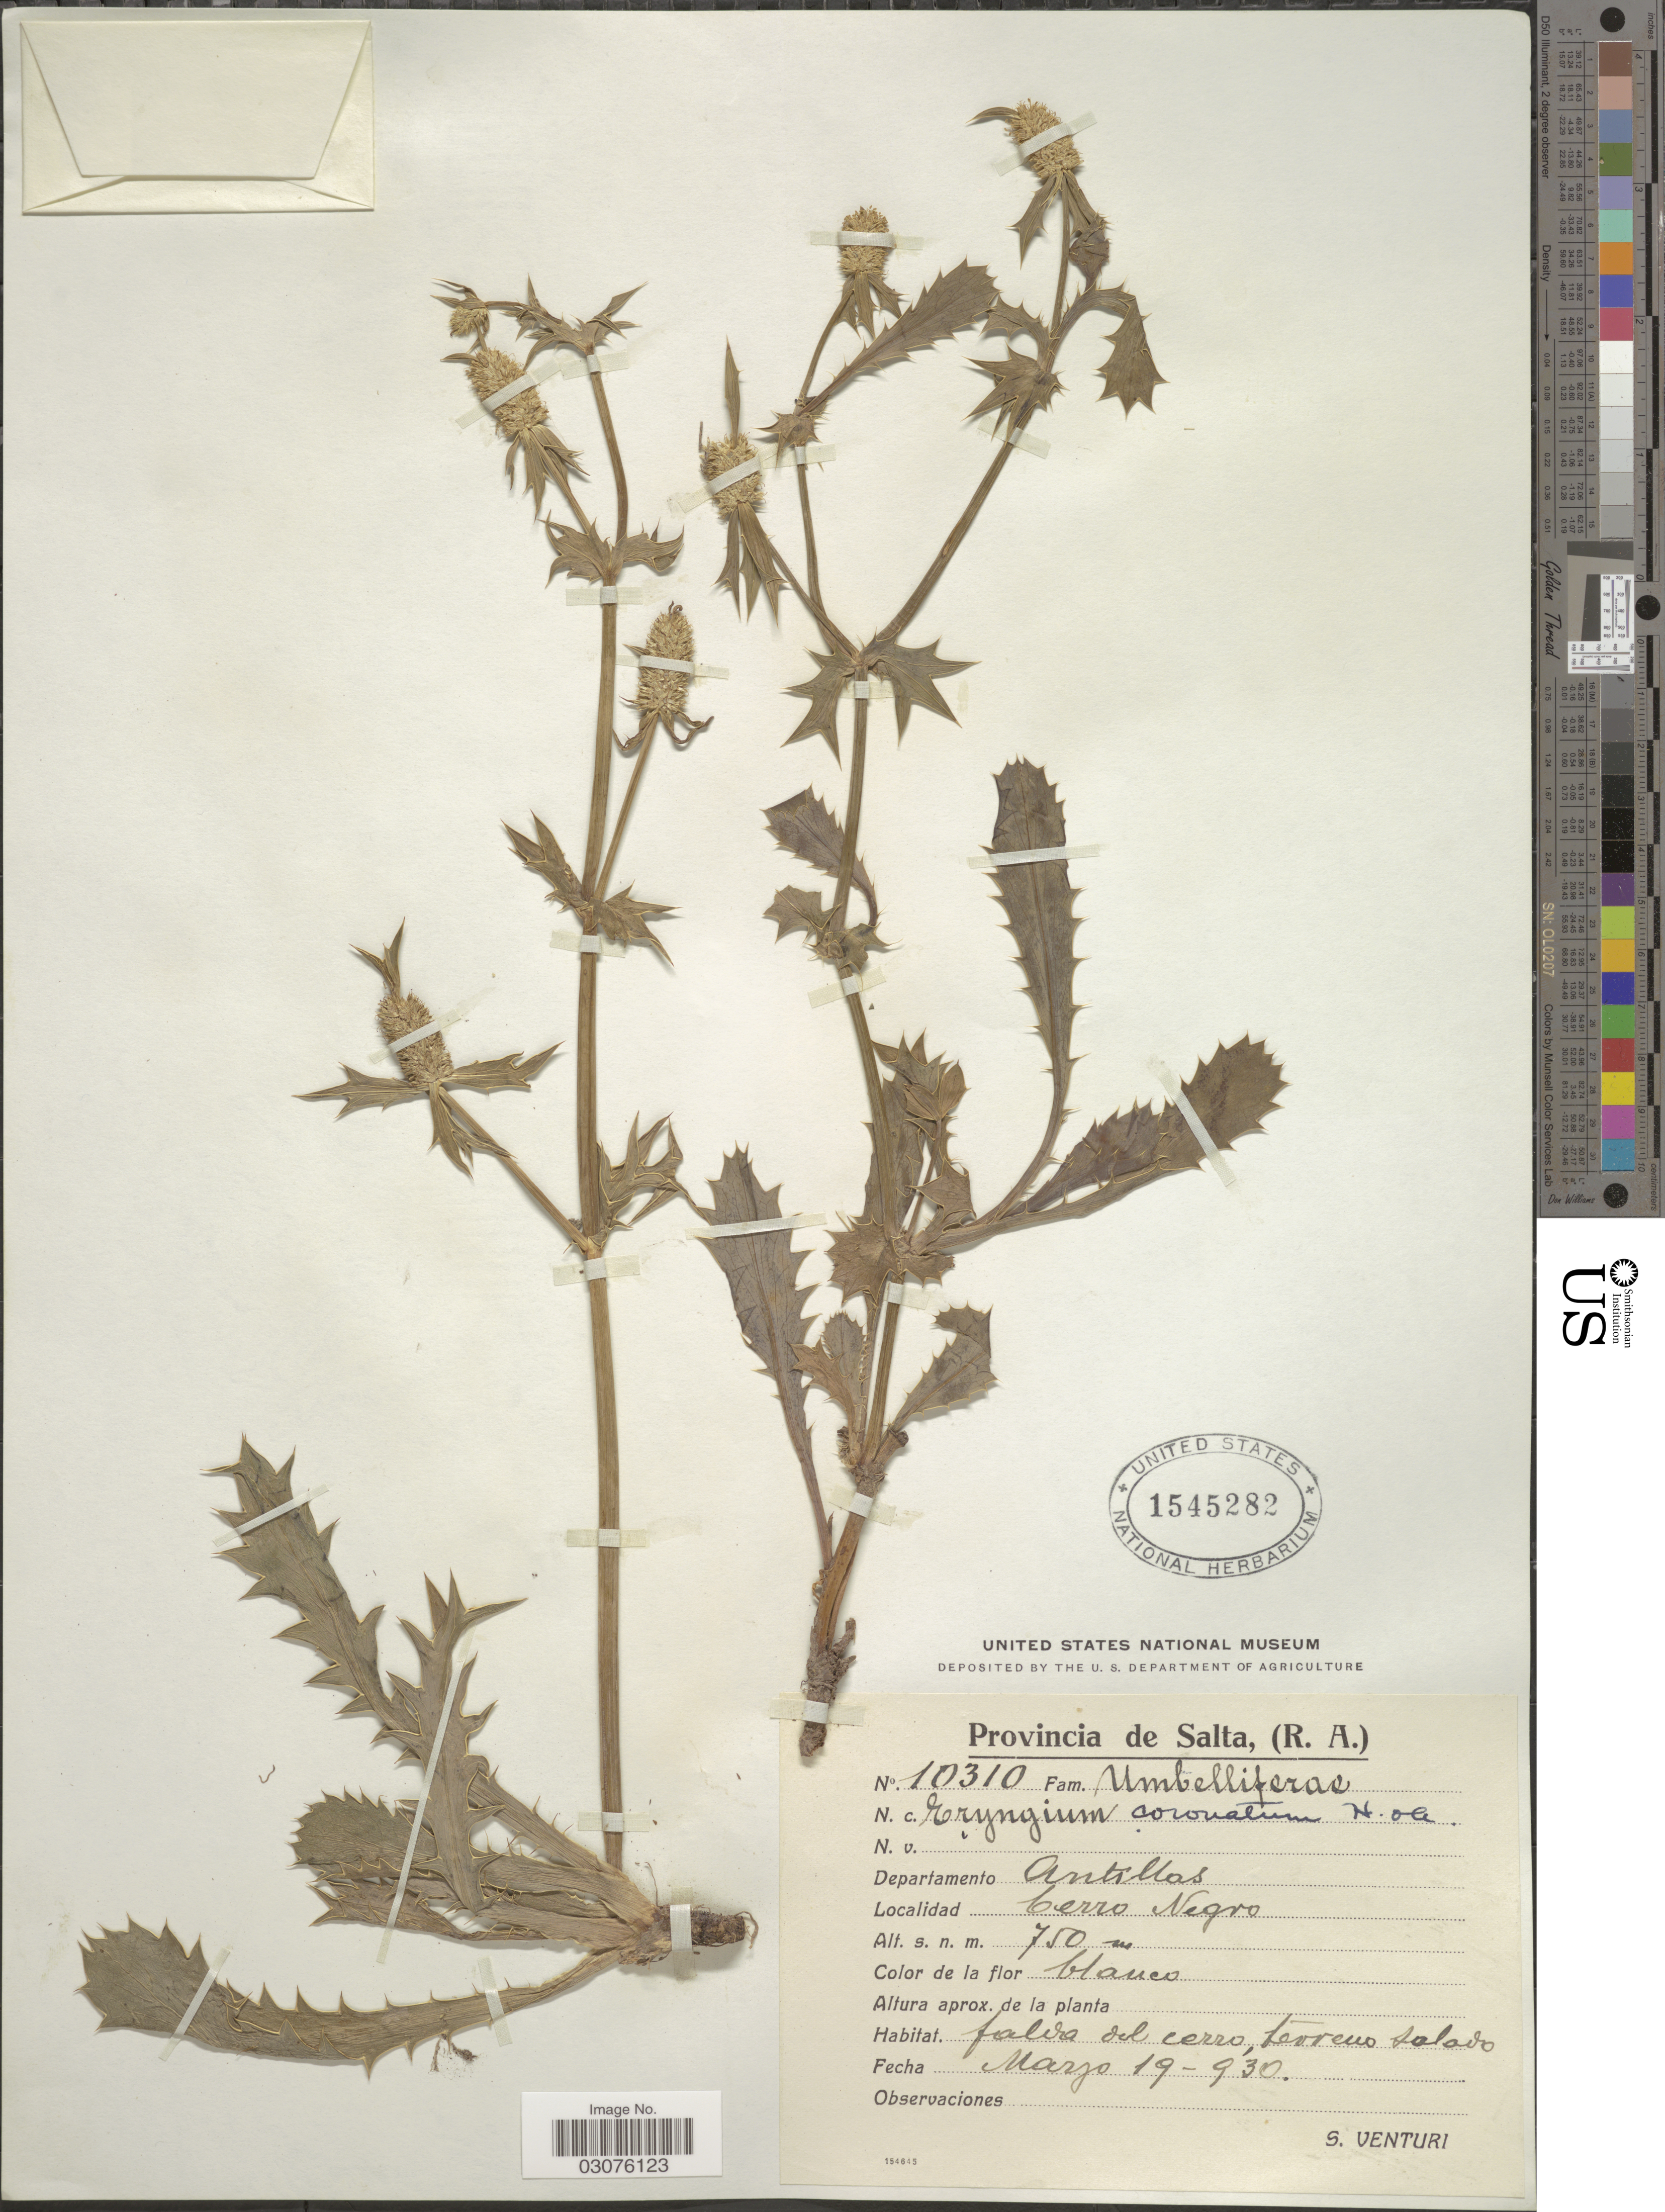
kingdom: Plantae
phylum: Tracheophyta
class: Magnoliopsida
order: Apiales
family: Apiaceae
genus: Eryngium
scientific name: Eryngium coronatum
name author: Hook. & Arn.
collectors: S. Venturi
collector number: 10310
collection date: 1930-03-19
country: Argentina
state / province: Salta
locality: Provincia de Salta, (R.A.). Departamento Antillas. Cerro Negro.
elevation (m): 750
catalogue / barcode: US 1545282